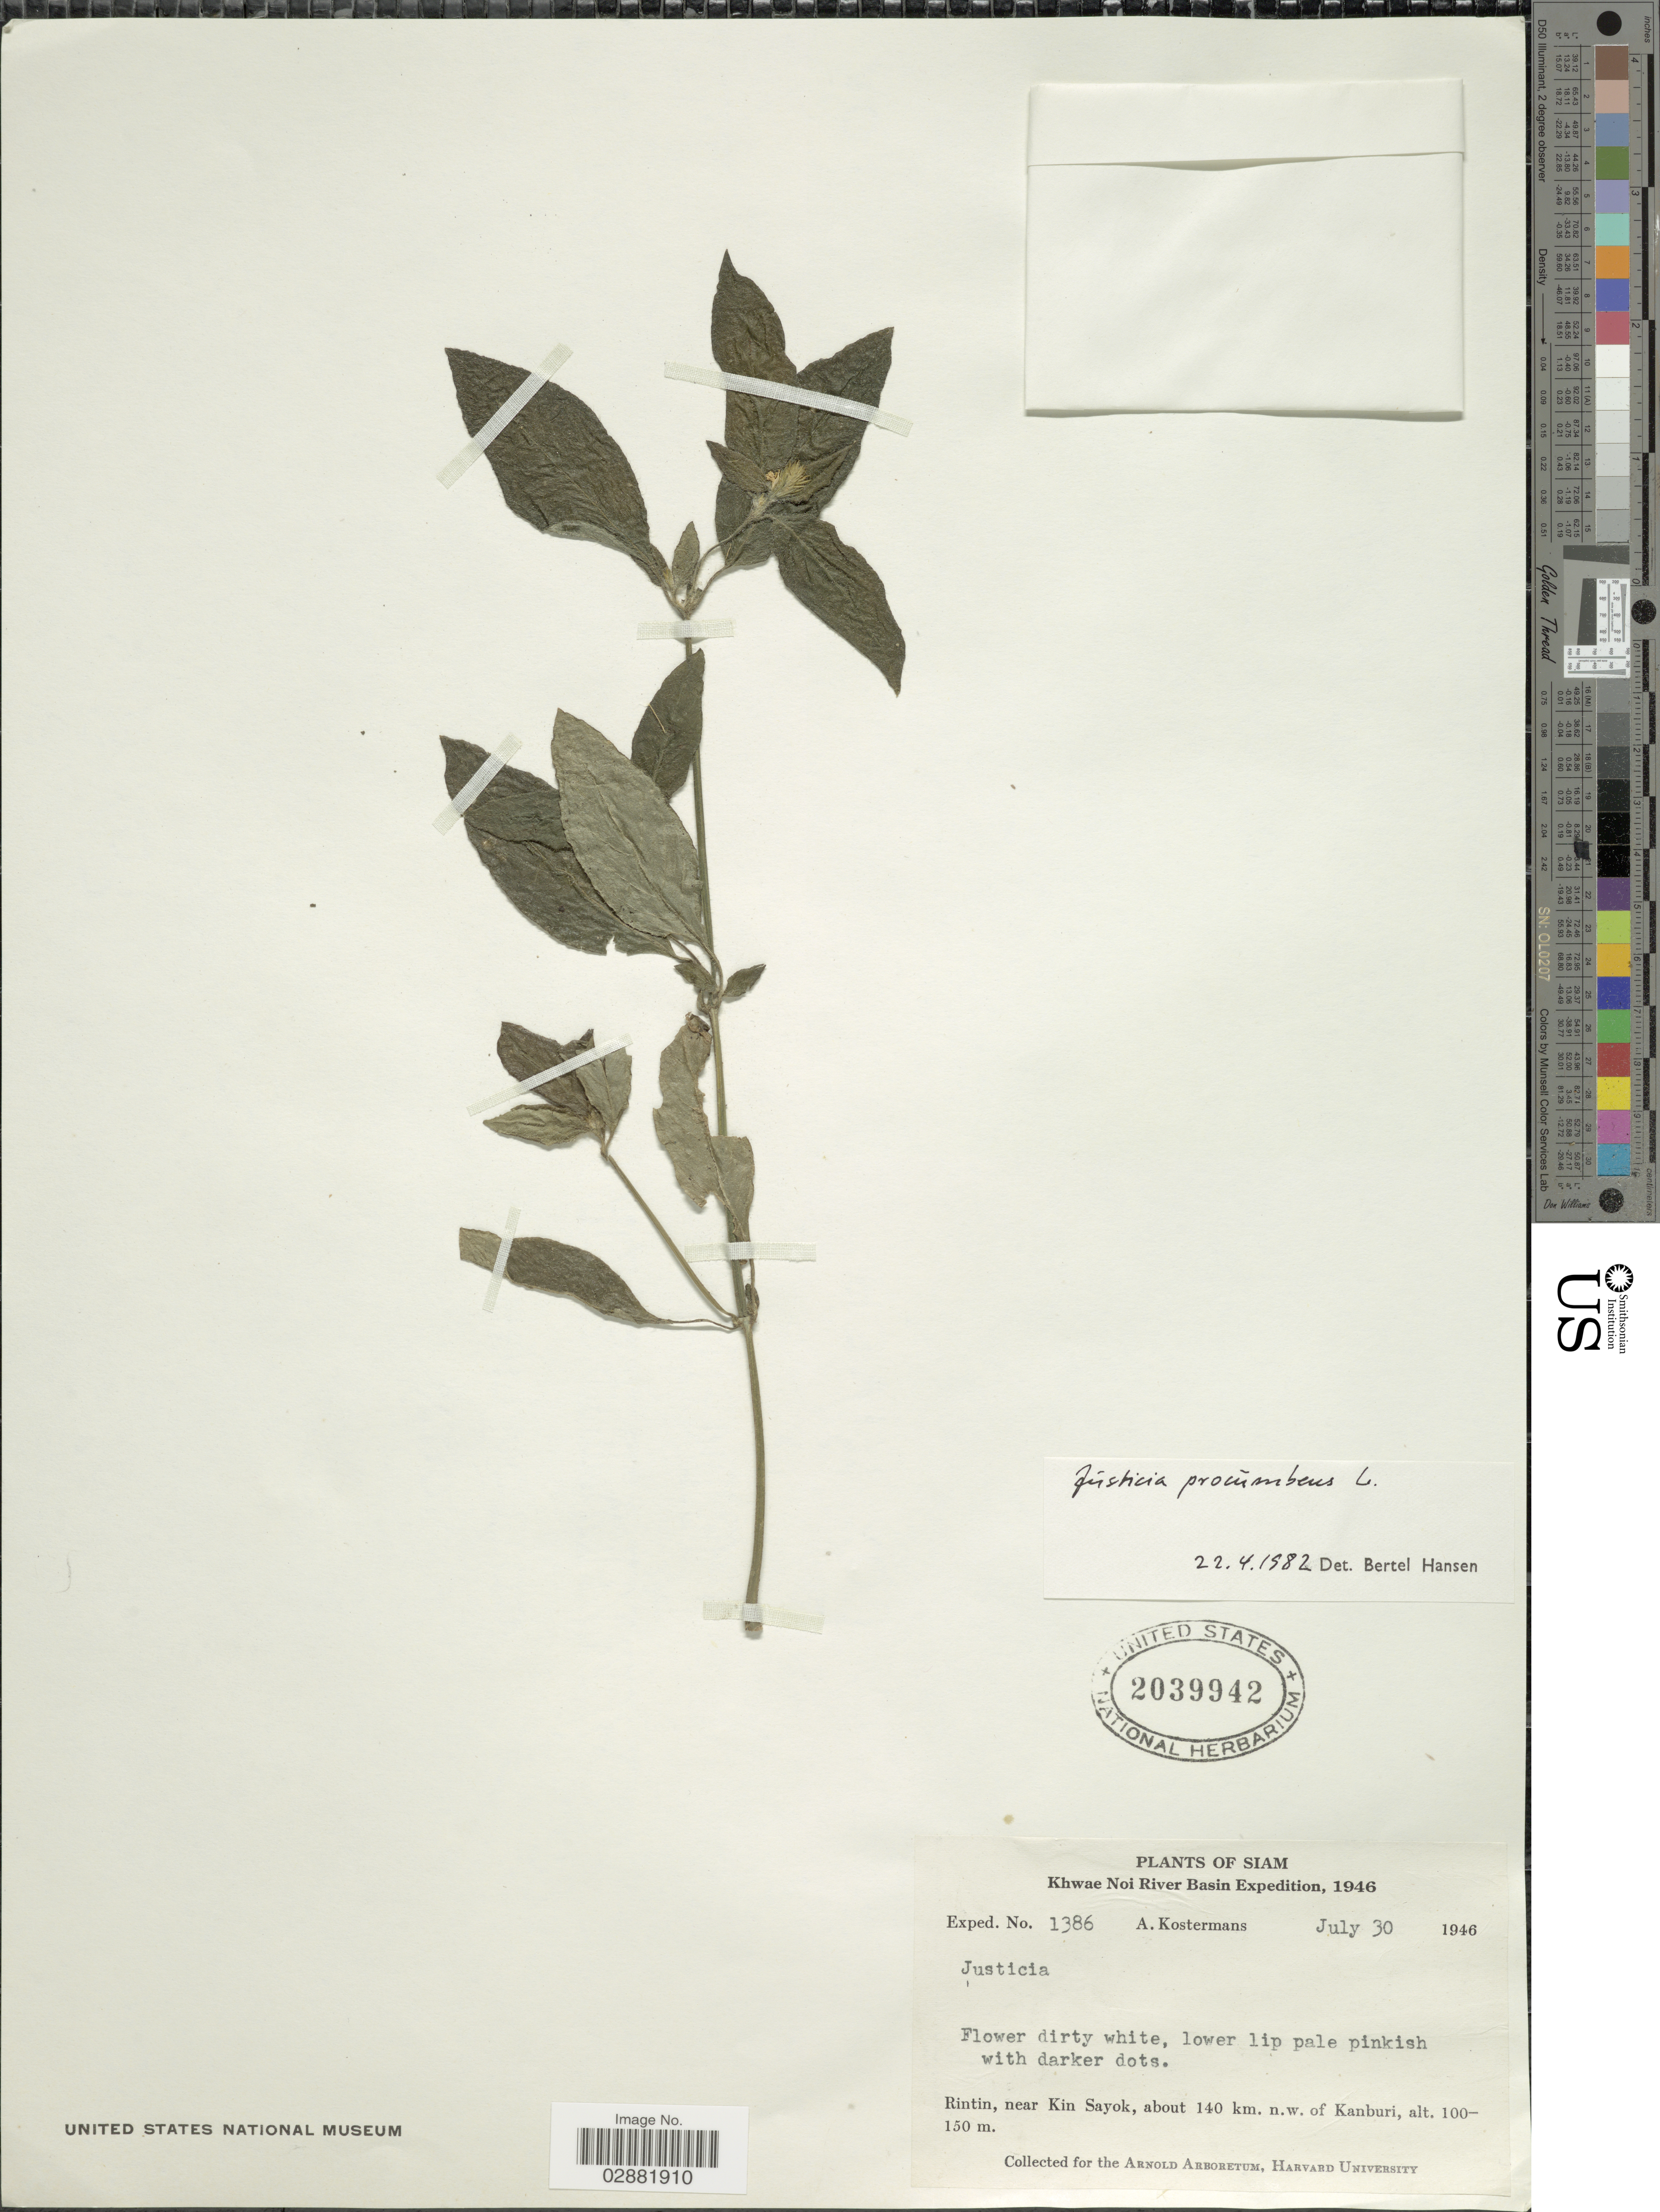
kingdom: Plantae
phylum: Tracheophyta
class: Magnoliopsida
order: Lamiales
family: Acanthaceae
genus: Justicia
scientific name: Justicia procumbens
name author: L.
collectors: A. J. G. Kostermans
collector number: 1396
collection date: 1946-07-30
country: Thailand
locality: Siam, Khwae Noi River Basin, Rintin, near Kin Sayok, about 140 km. n.w. of Kanburi.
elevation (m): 100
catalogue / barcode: US 2039942